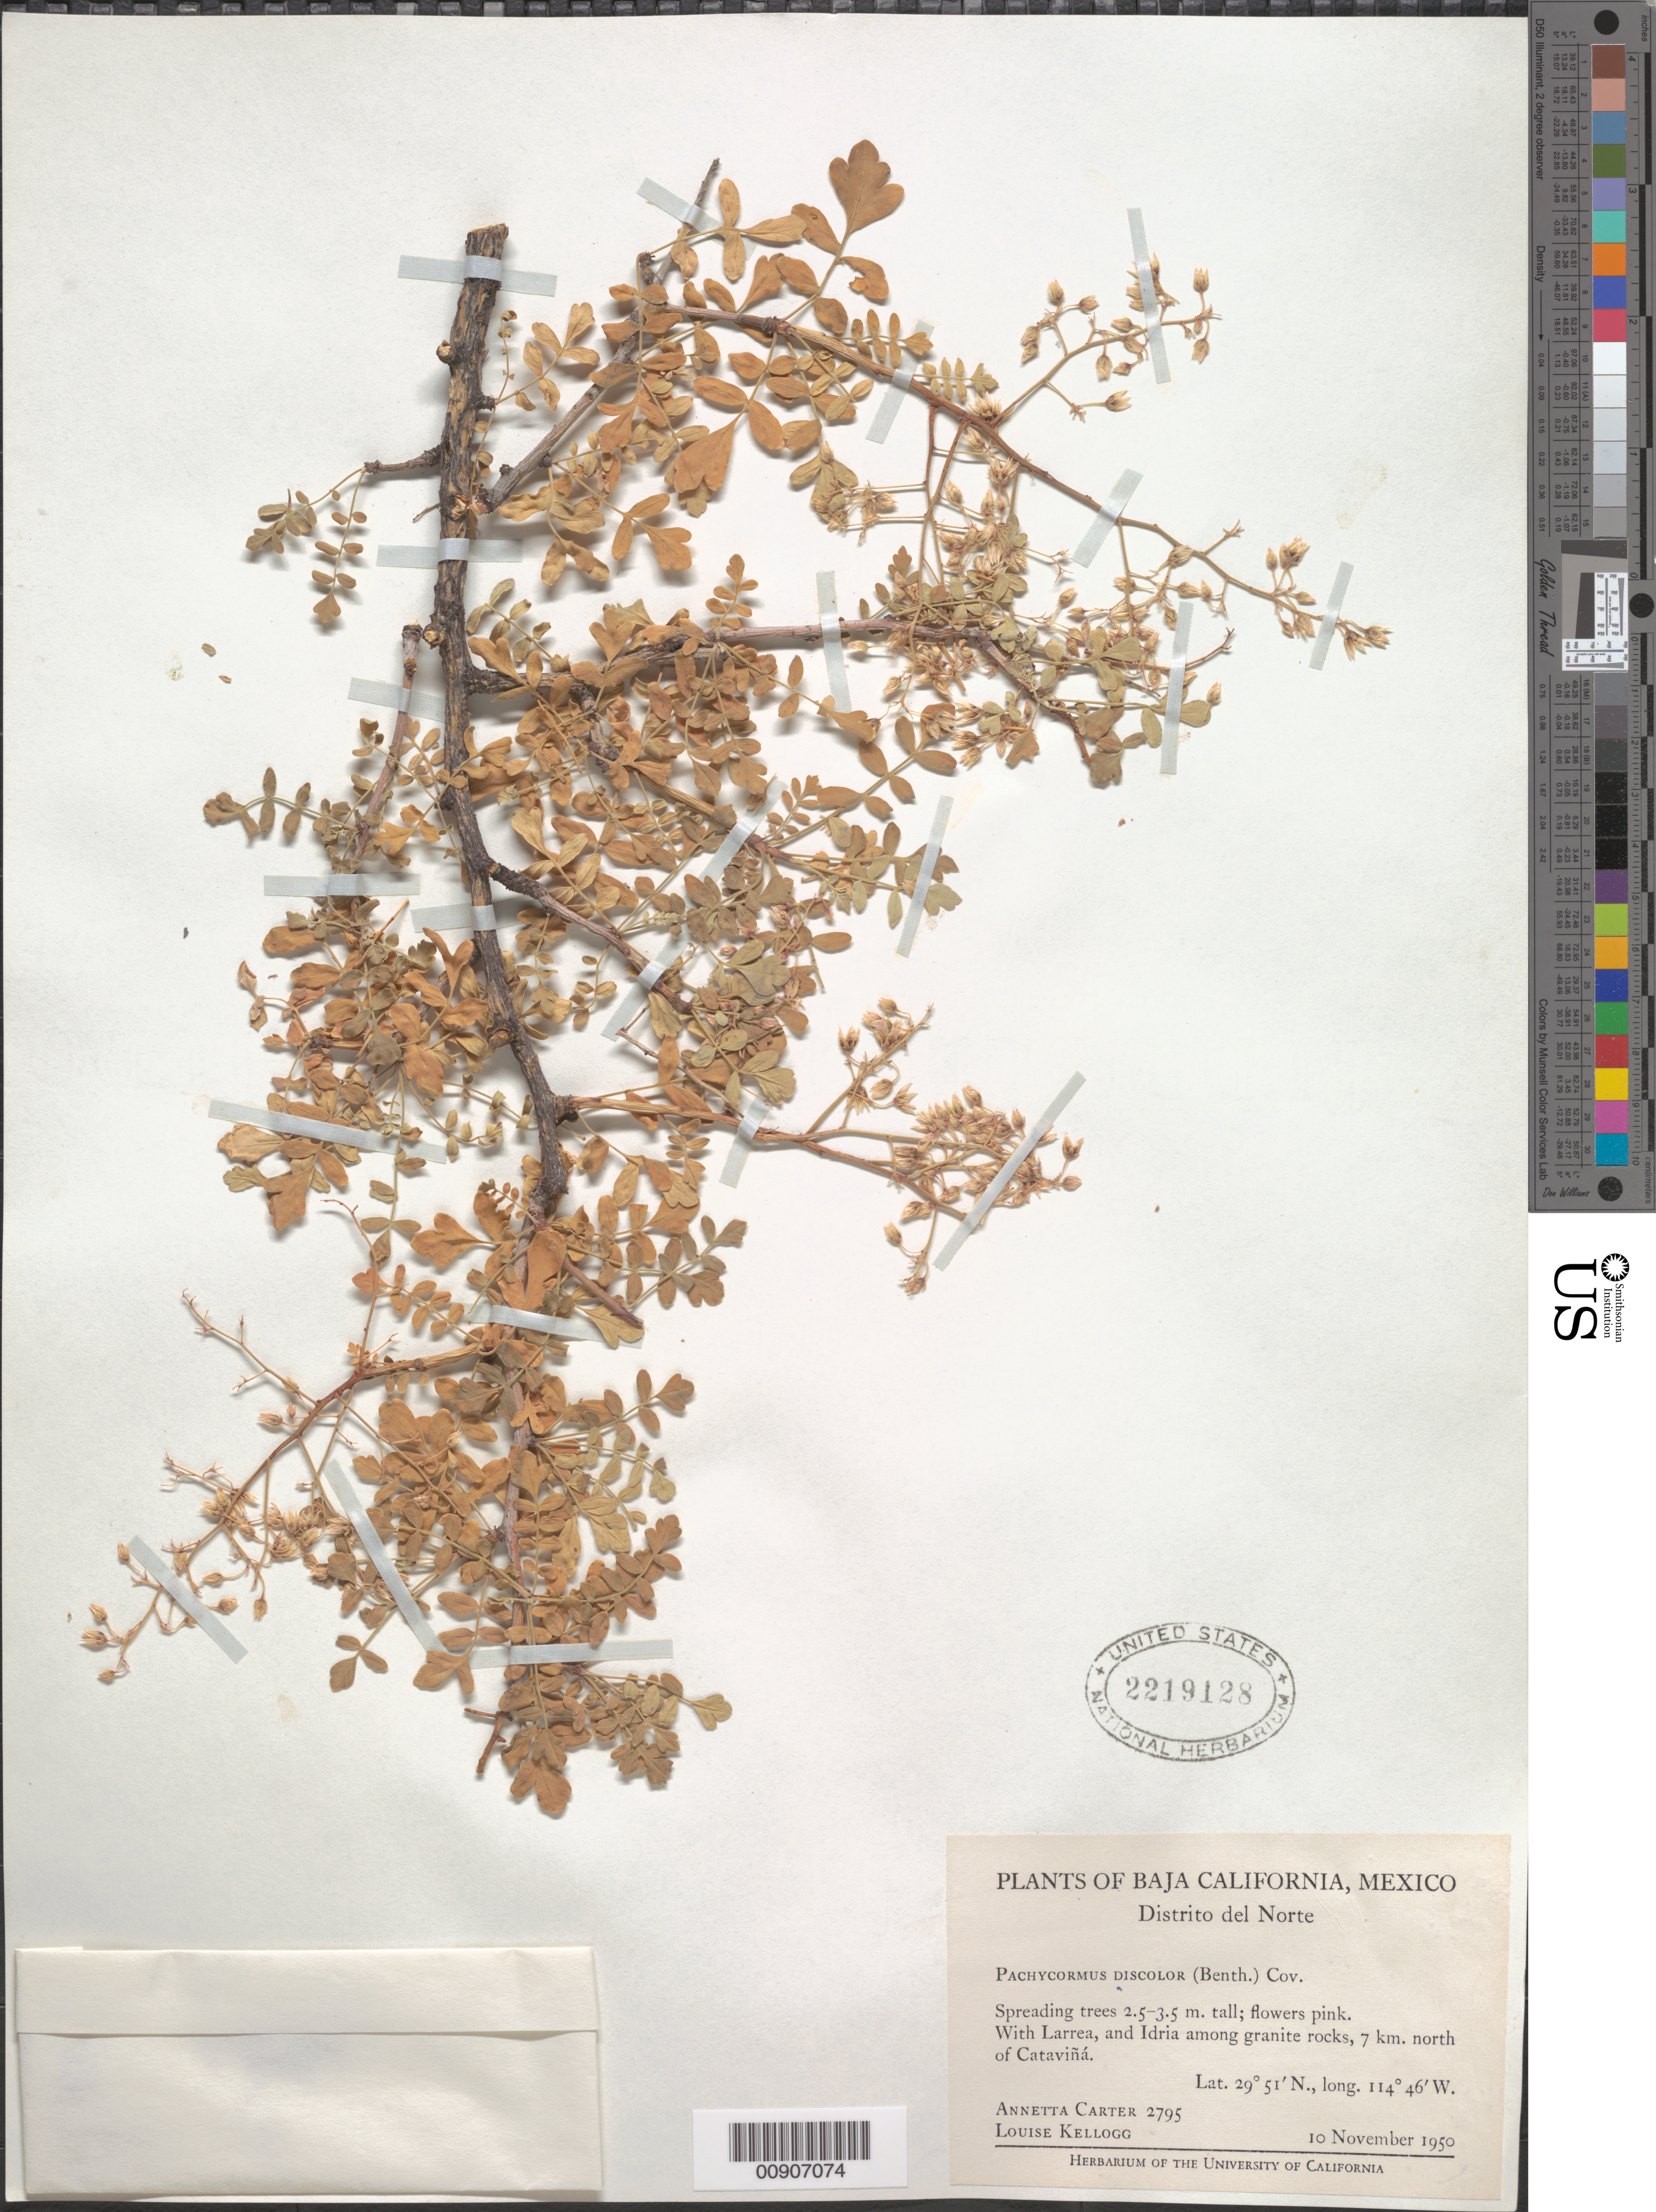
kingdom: Plantae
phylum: Tracheophyta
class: Magnoliopsida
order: Sapindales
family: Anacardiaceae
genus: Pachycormus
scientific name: Pachycormus discolor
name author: (Benth.) Coville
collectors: A. Carter & L. Kellogg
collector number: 2795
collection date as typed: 10 Nov 1950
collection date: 1950-11-10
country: Mexico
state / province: Baja California Norte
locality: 7 km. north of Cataviña. Baja California Distrito del Norte.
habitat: With Larrea, and Idria among granite rocks.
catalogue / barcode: US 2219128